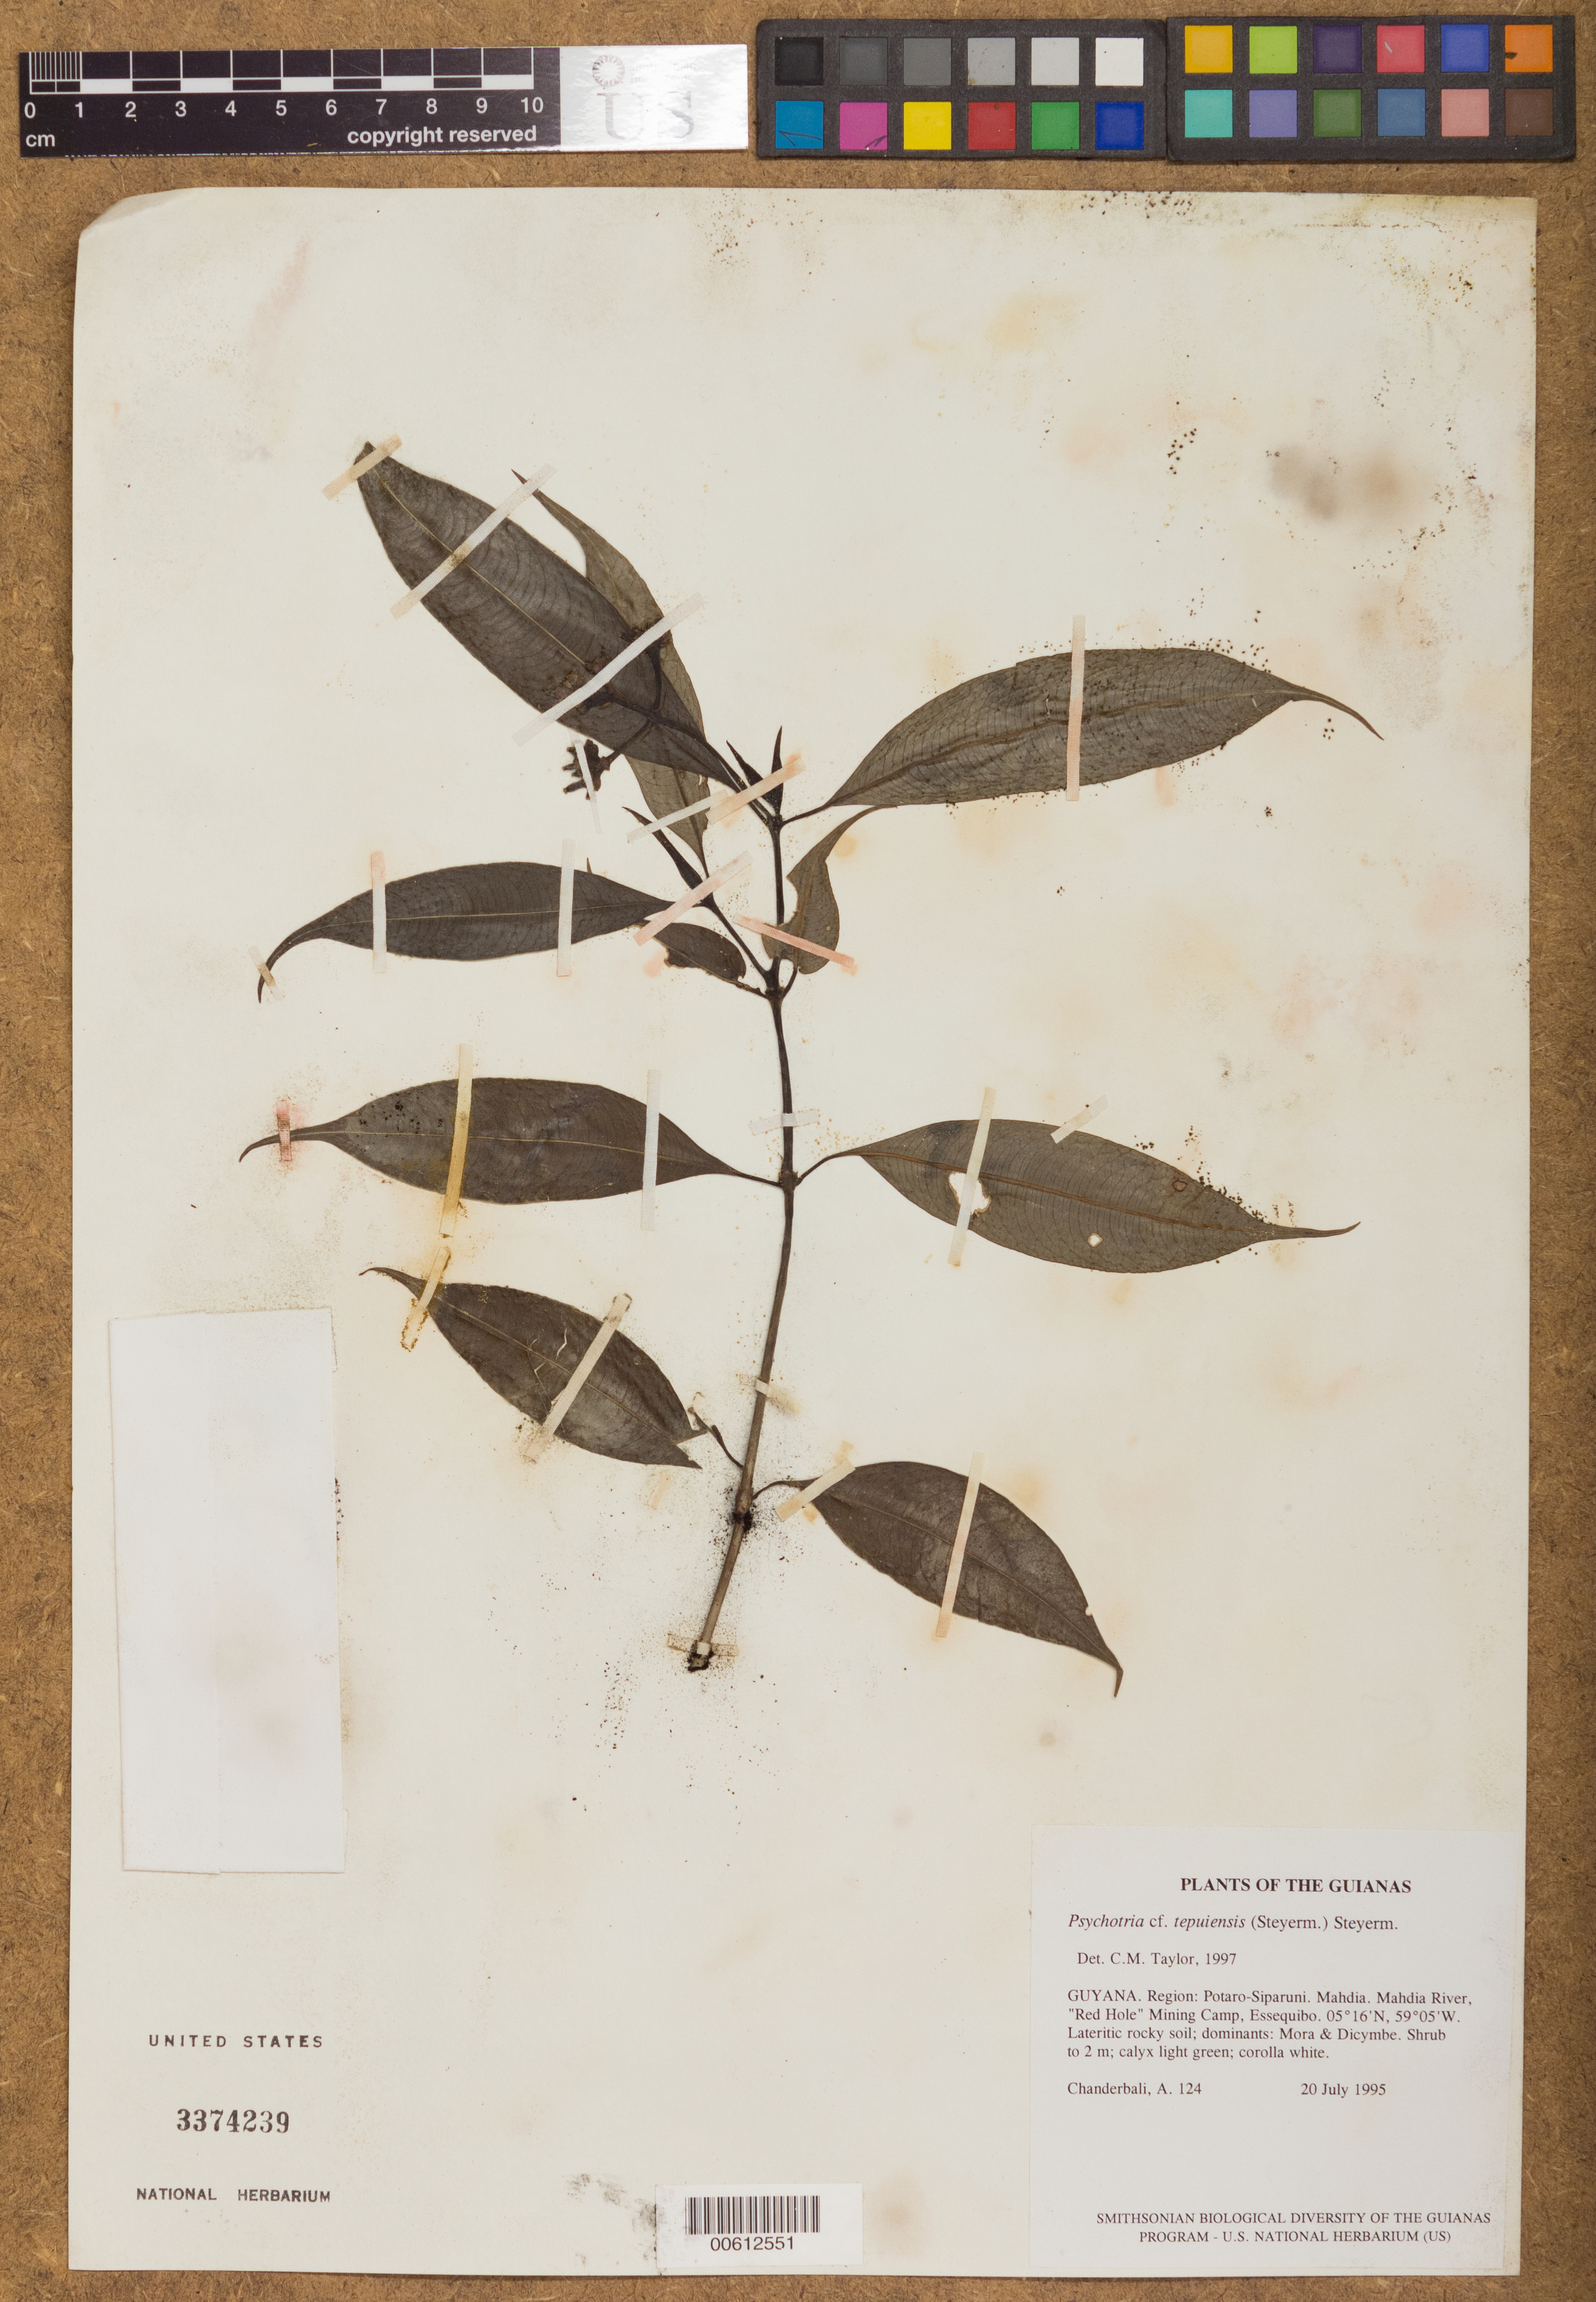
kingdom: Plantae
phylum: Tracheophyta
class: Magnoliopsida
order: Gentianales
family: Rubiaceae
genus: Psychotria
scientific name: Psychotria heteroneura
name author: Steyerm.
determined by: Taylor, Charlotte M.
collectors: A. S. Chanderbali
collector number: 124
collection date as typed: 20 July 1995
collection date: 1995-07-20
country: Guyana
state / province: Potaro-Siparuni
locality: Mahdia. Mahdia River, "Red Hole" Mining Camp, Essequibo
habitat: Lateritic rocky soil; dominants: Mora & Dicymbe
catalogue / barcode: US 3374239